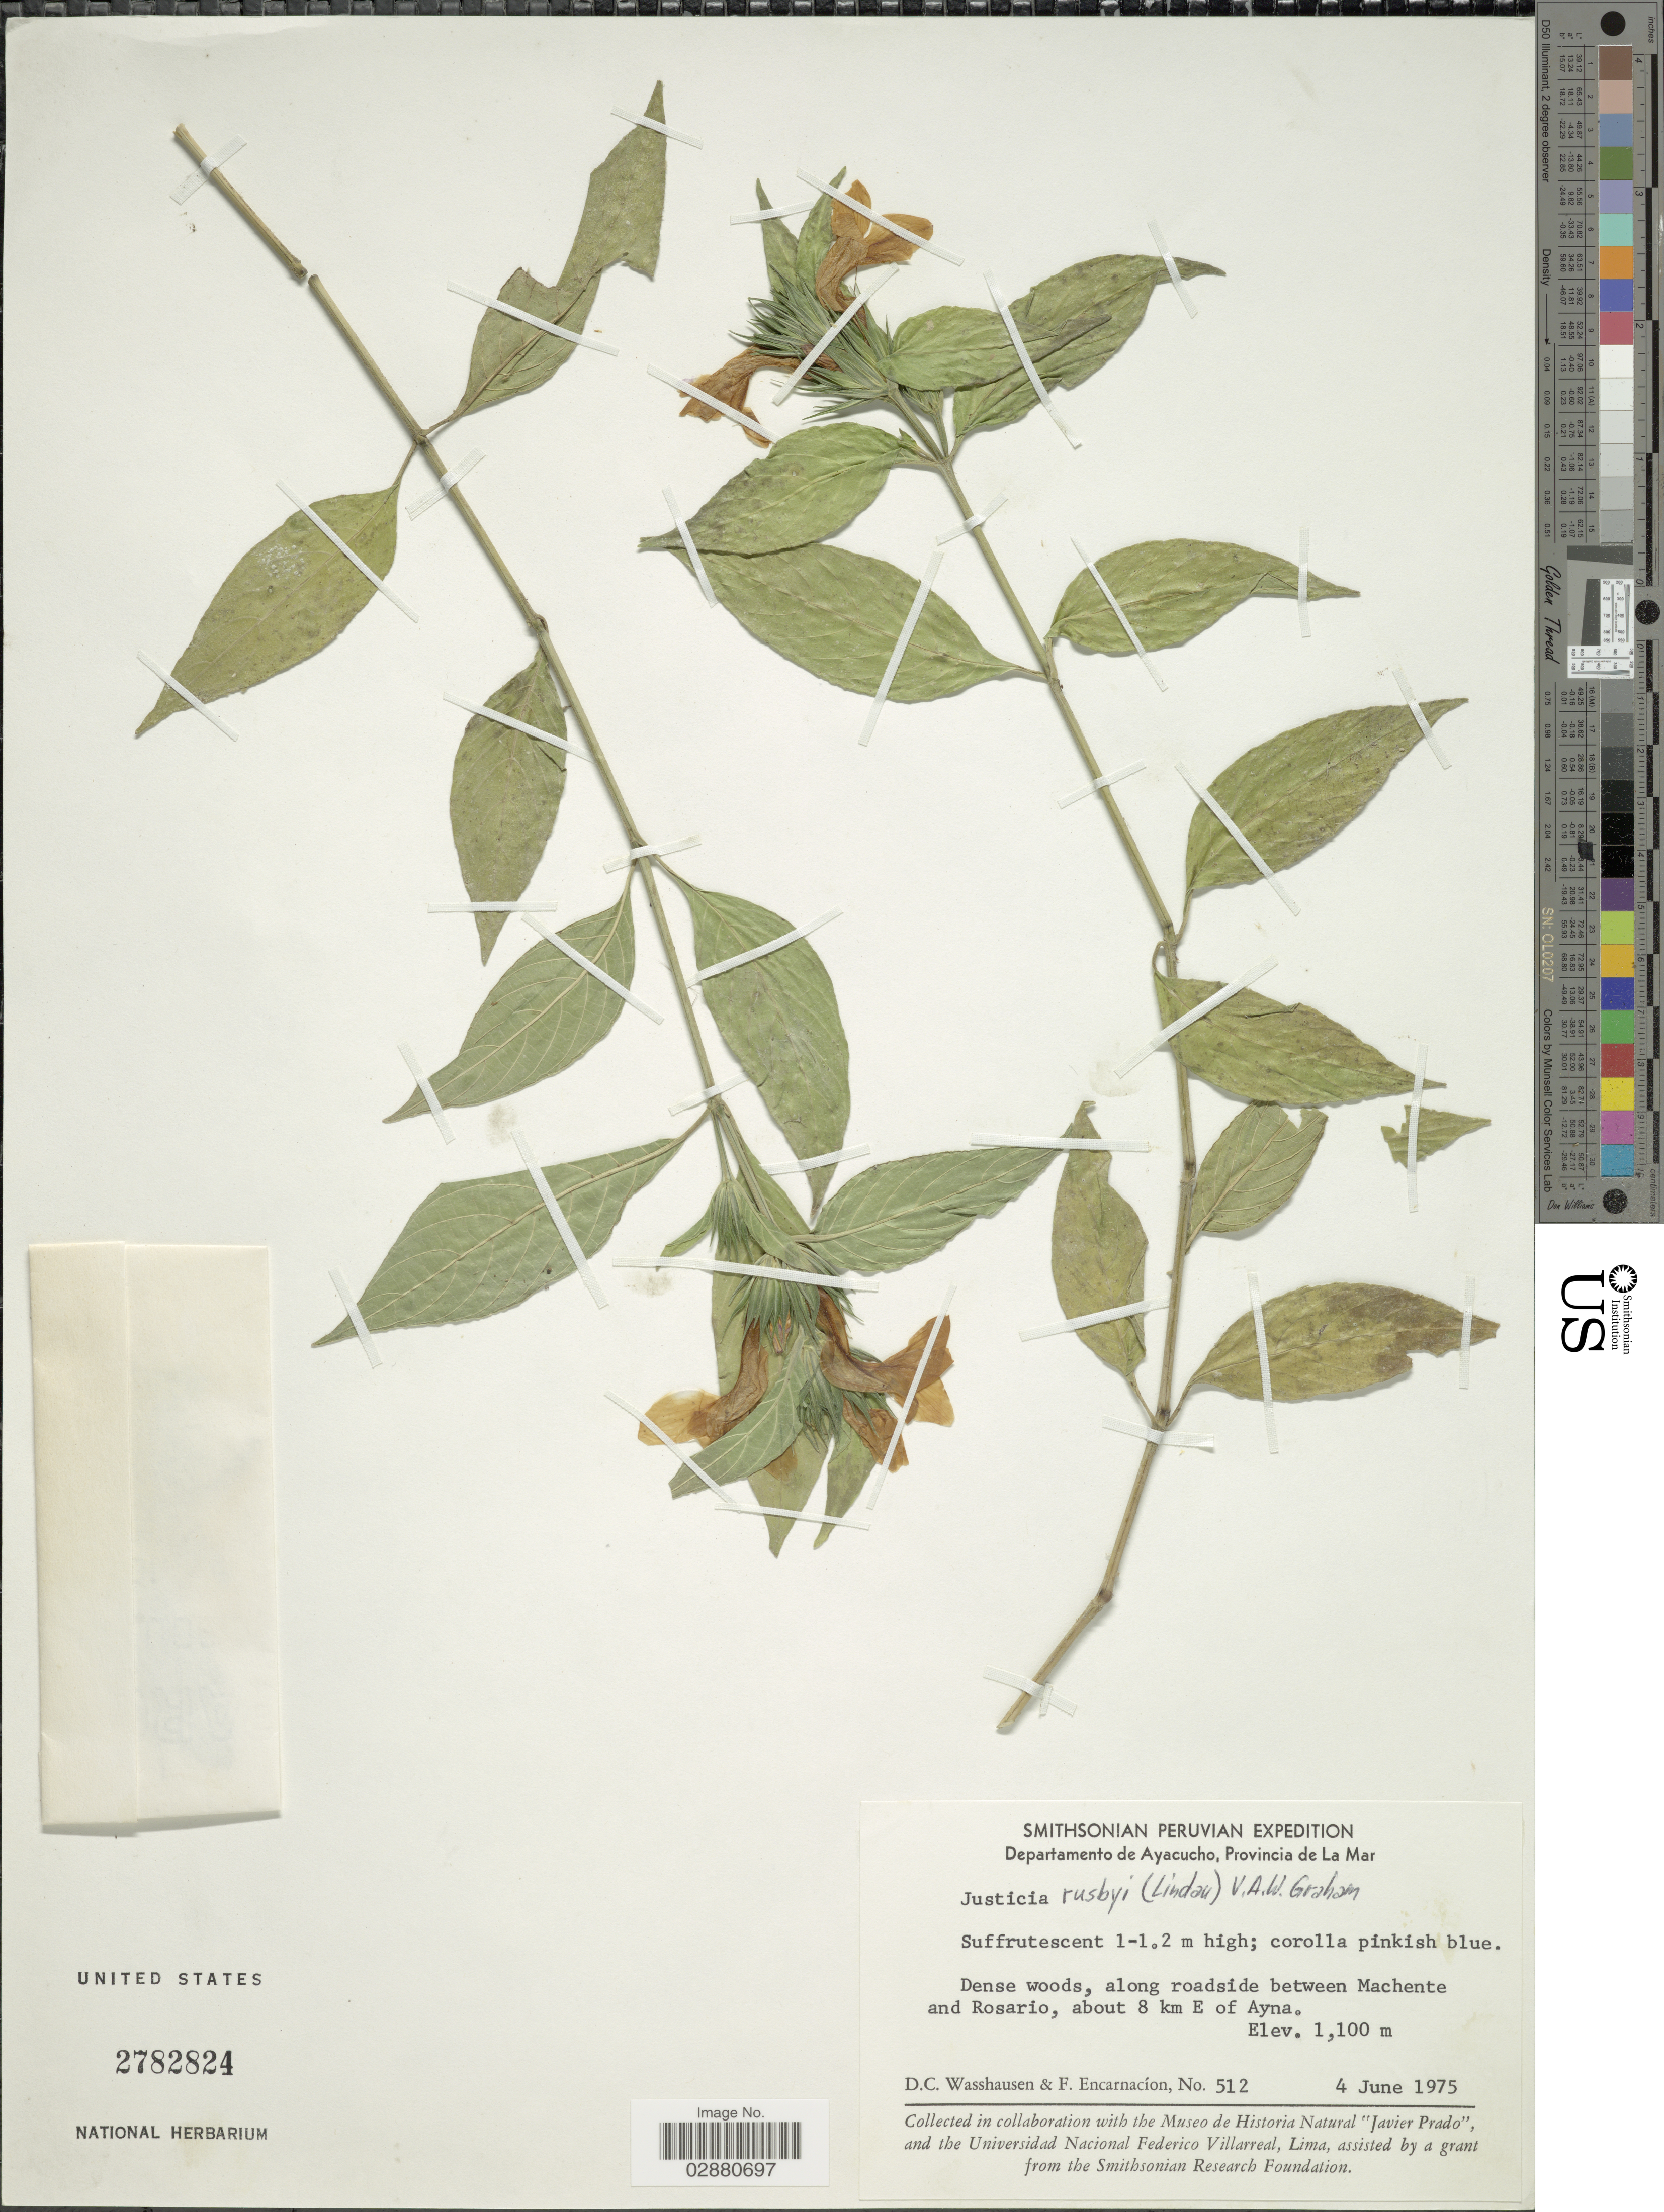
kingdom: Plantae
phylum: Tracheophyta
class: Magnoliopsida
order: Lamiales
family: Acanthaceae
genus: Justicia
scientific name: Justicia rusbyi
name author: (Lindau) V.A.W. Graham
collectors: D. C. Wasshausen & F. Encarnación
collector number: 512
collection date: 1975-06-04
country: Peru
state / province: Ayacucho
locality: Departamento de Ayacucho, Provincia de La Mar. Along roadside between Machente and Rosario, about 8 km E of Ayna.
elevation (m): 1100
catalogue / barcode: US 2782824